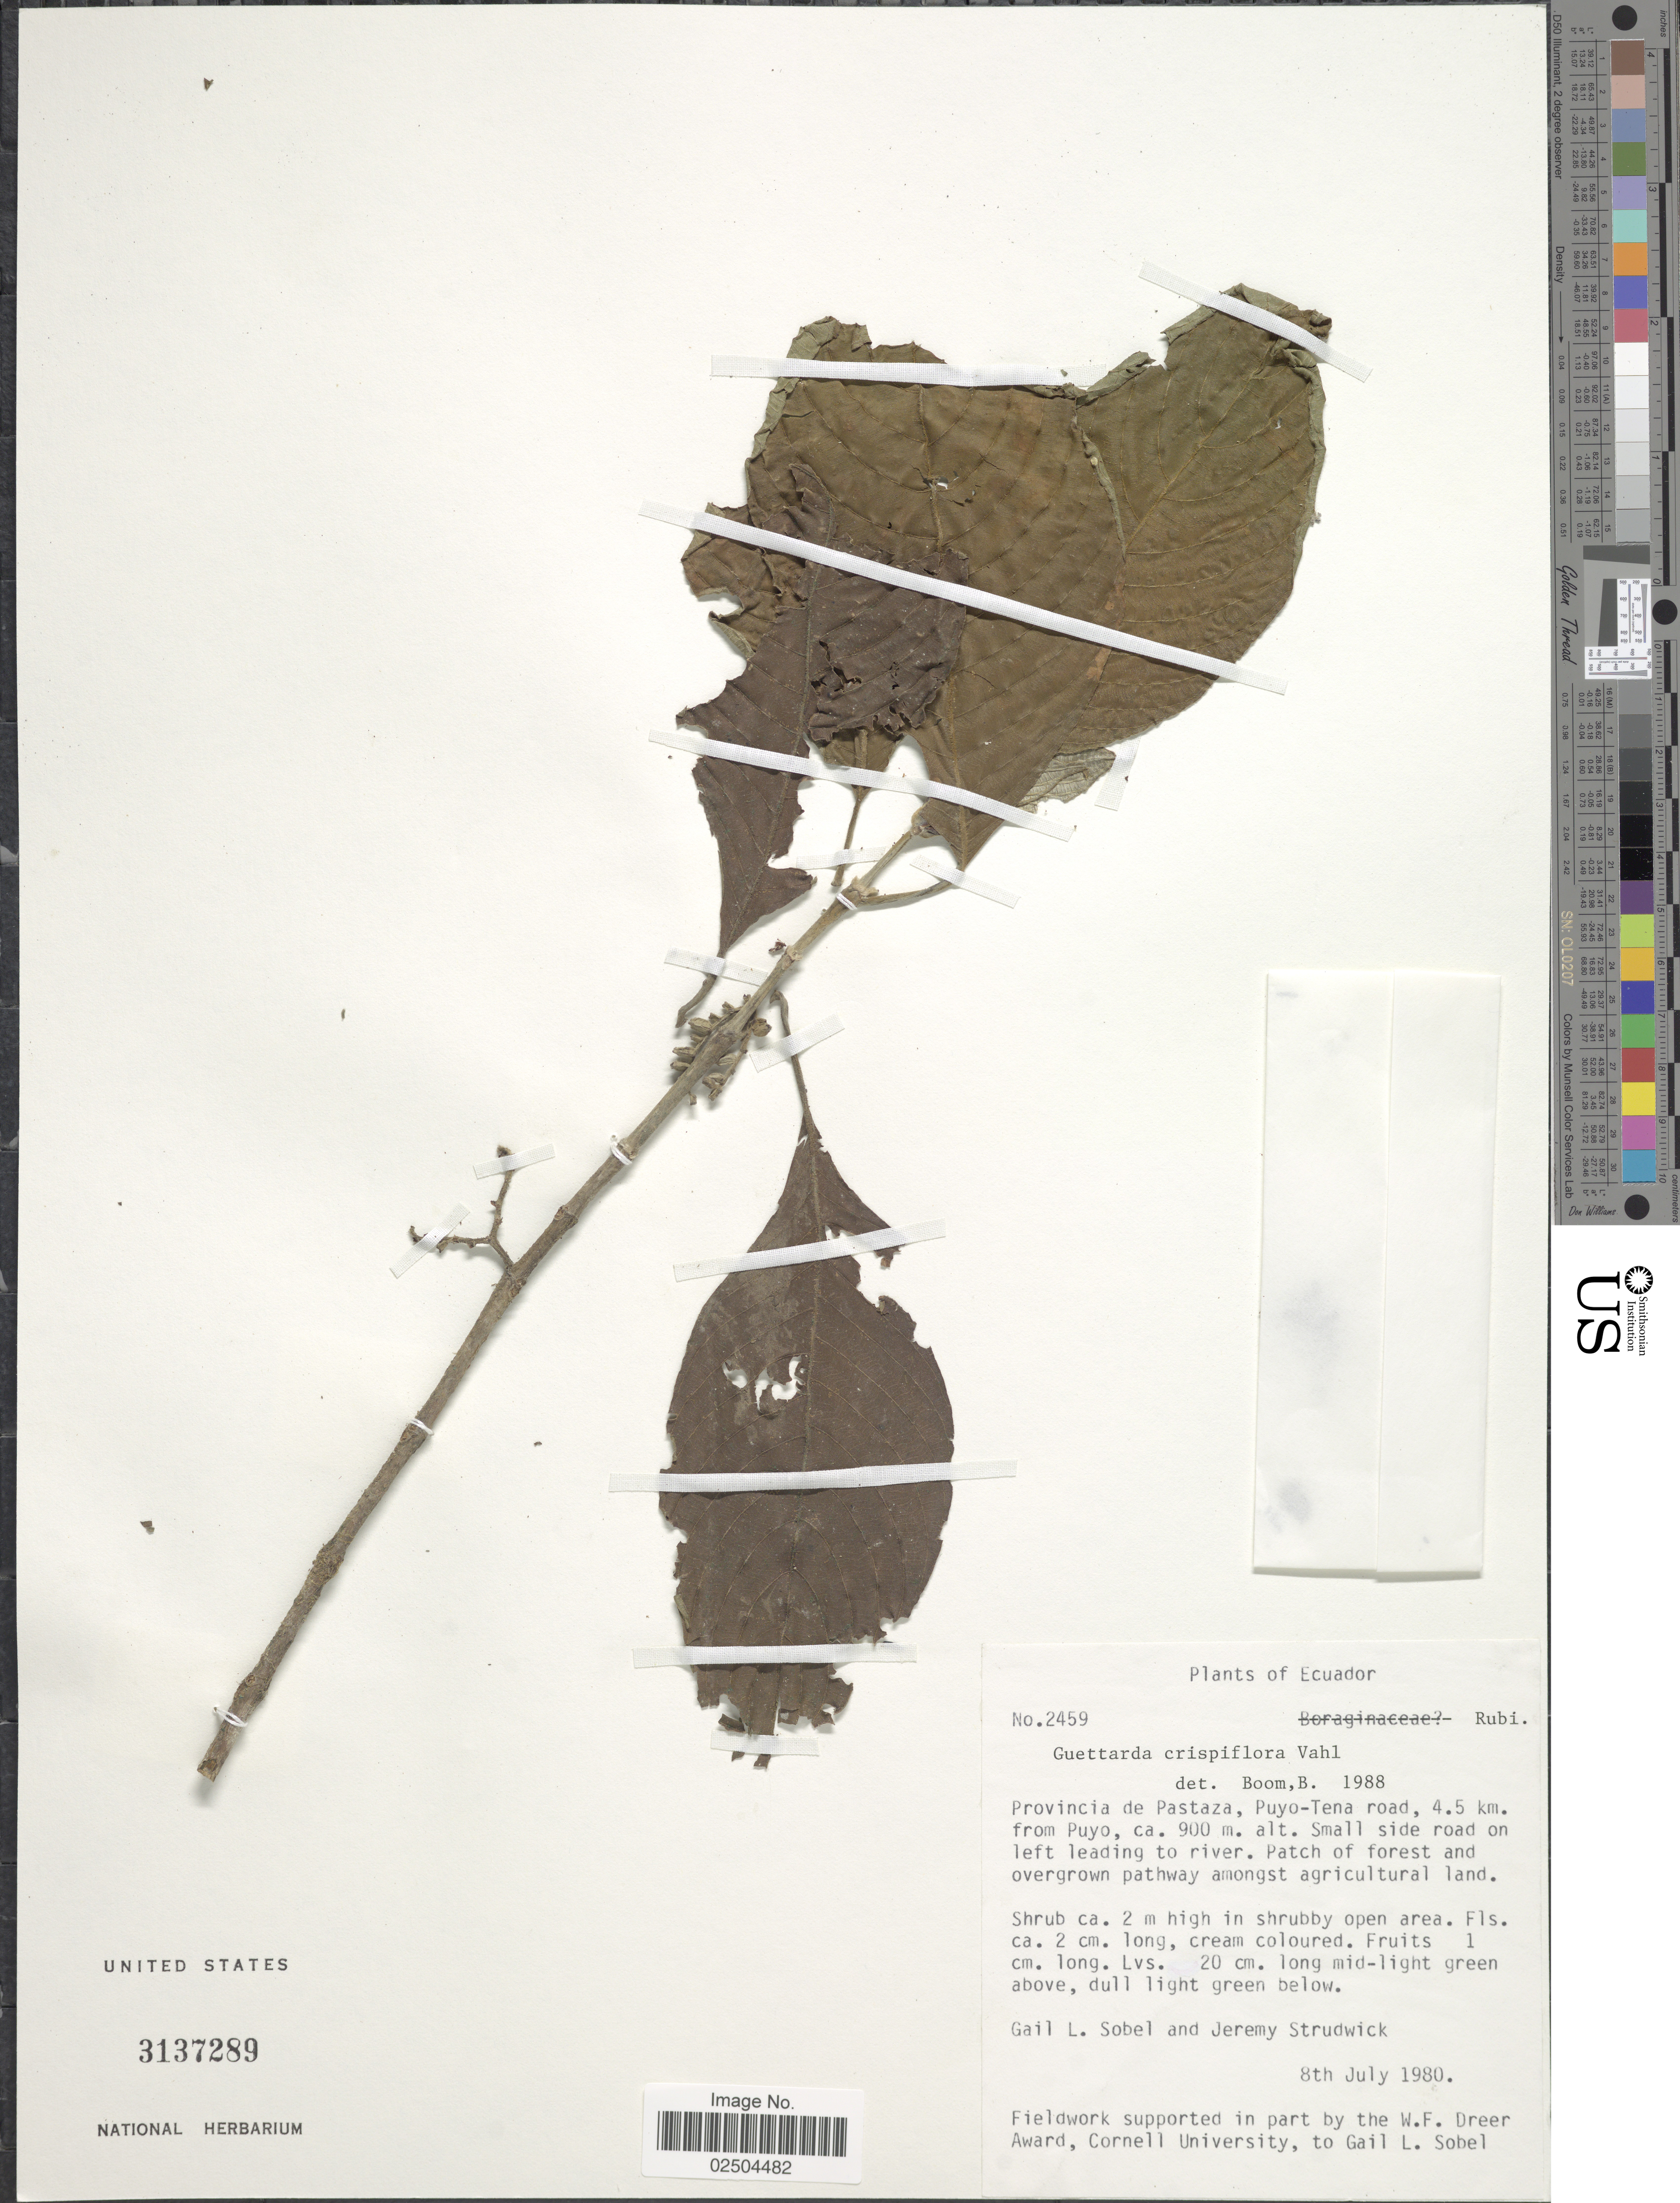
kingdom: Plantae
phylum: Tracheophyta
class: Magnoliopsida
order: Gentianales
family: Rubiaceae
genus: Guettarda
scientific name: Guettarda crispiflora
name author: Vahl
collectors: G. L. Sobel & J. J. Strudwick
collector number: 2459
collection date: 1980-07-08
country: Ecuador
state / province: Pastaza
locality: Provincia Pastaza: Puyo-Tena road, 4.5 km. from Puyo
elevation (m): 900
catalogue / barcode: US 3137289